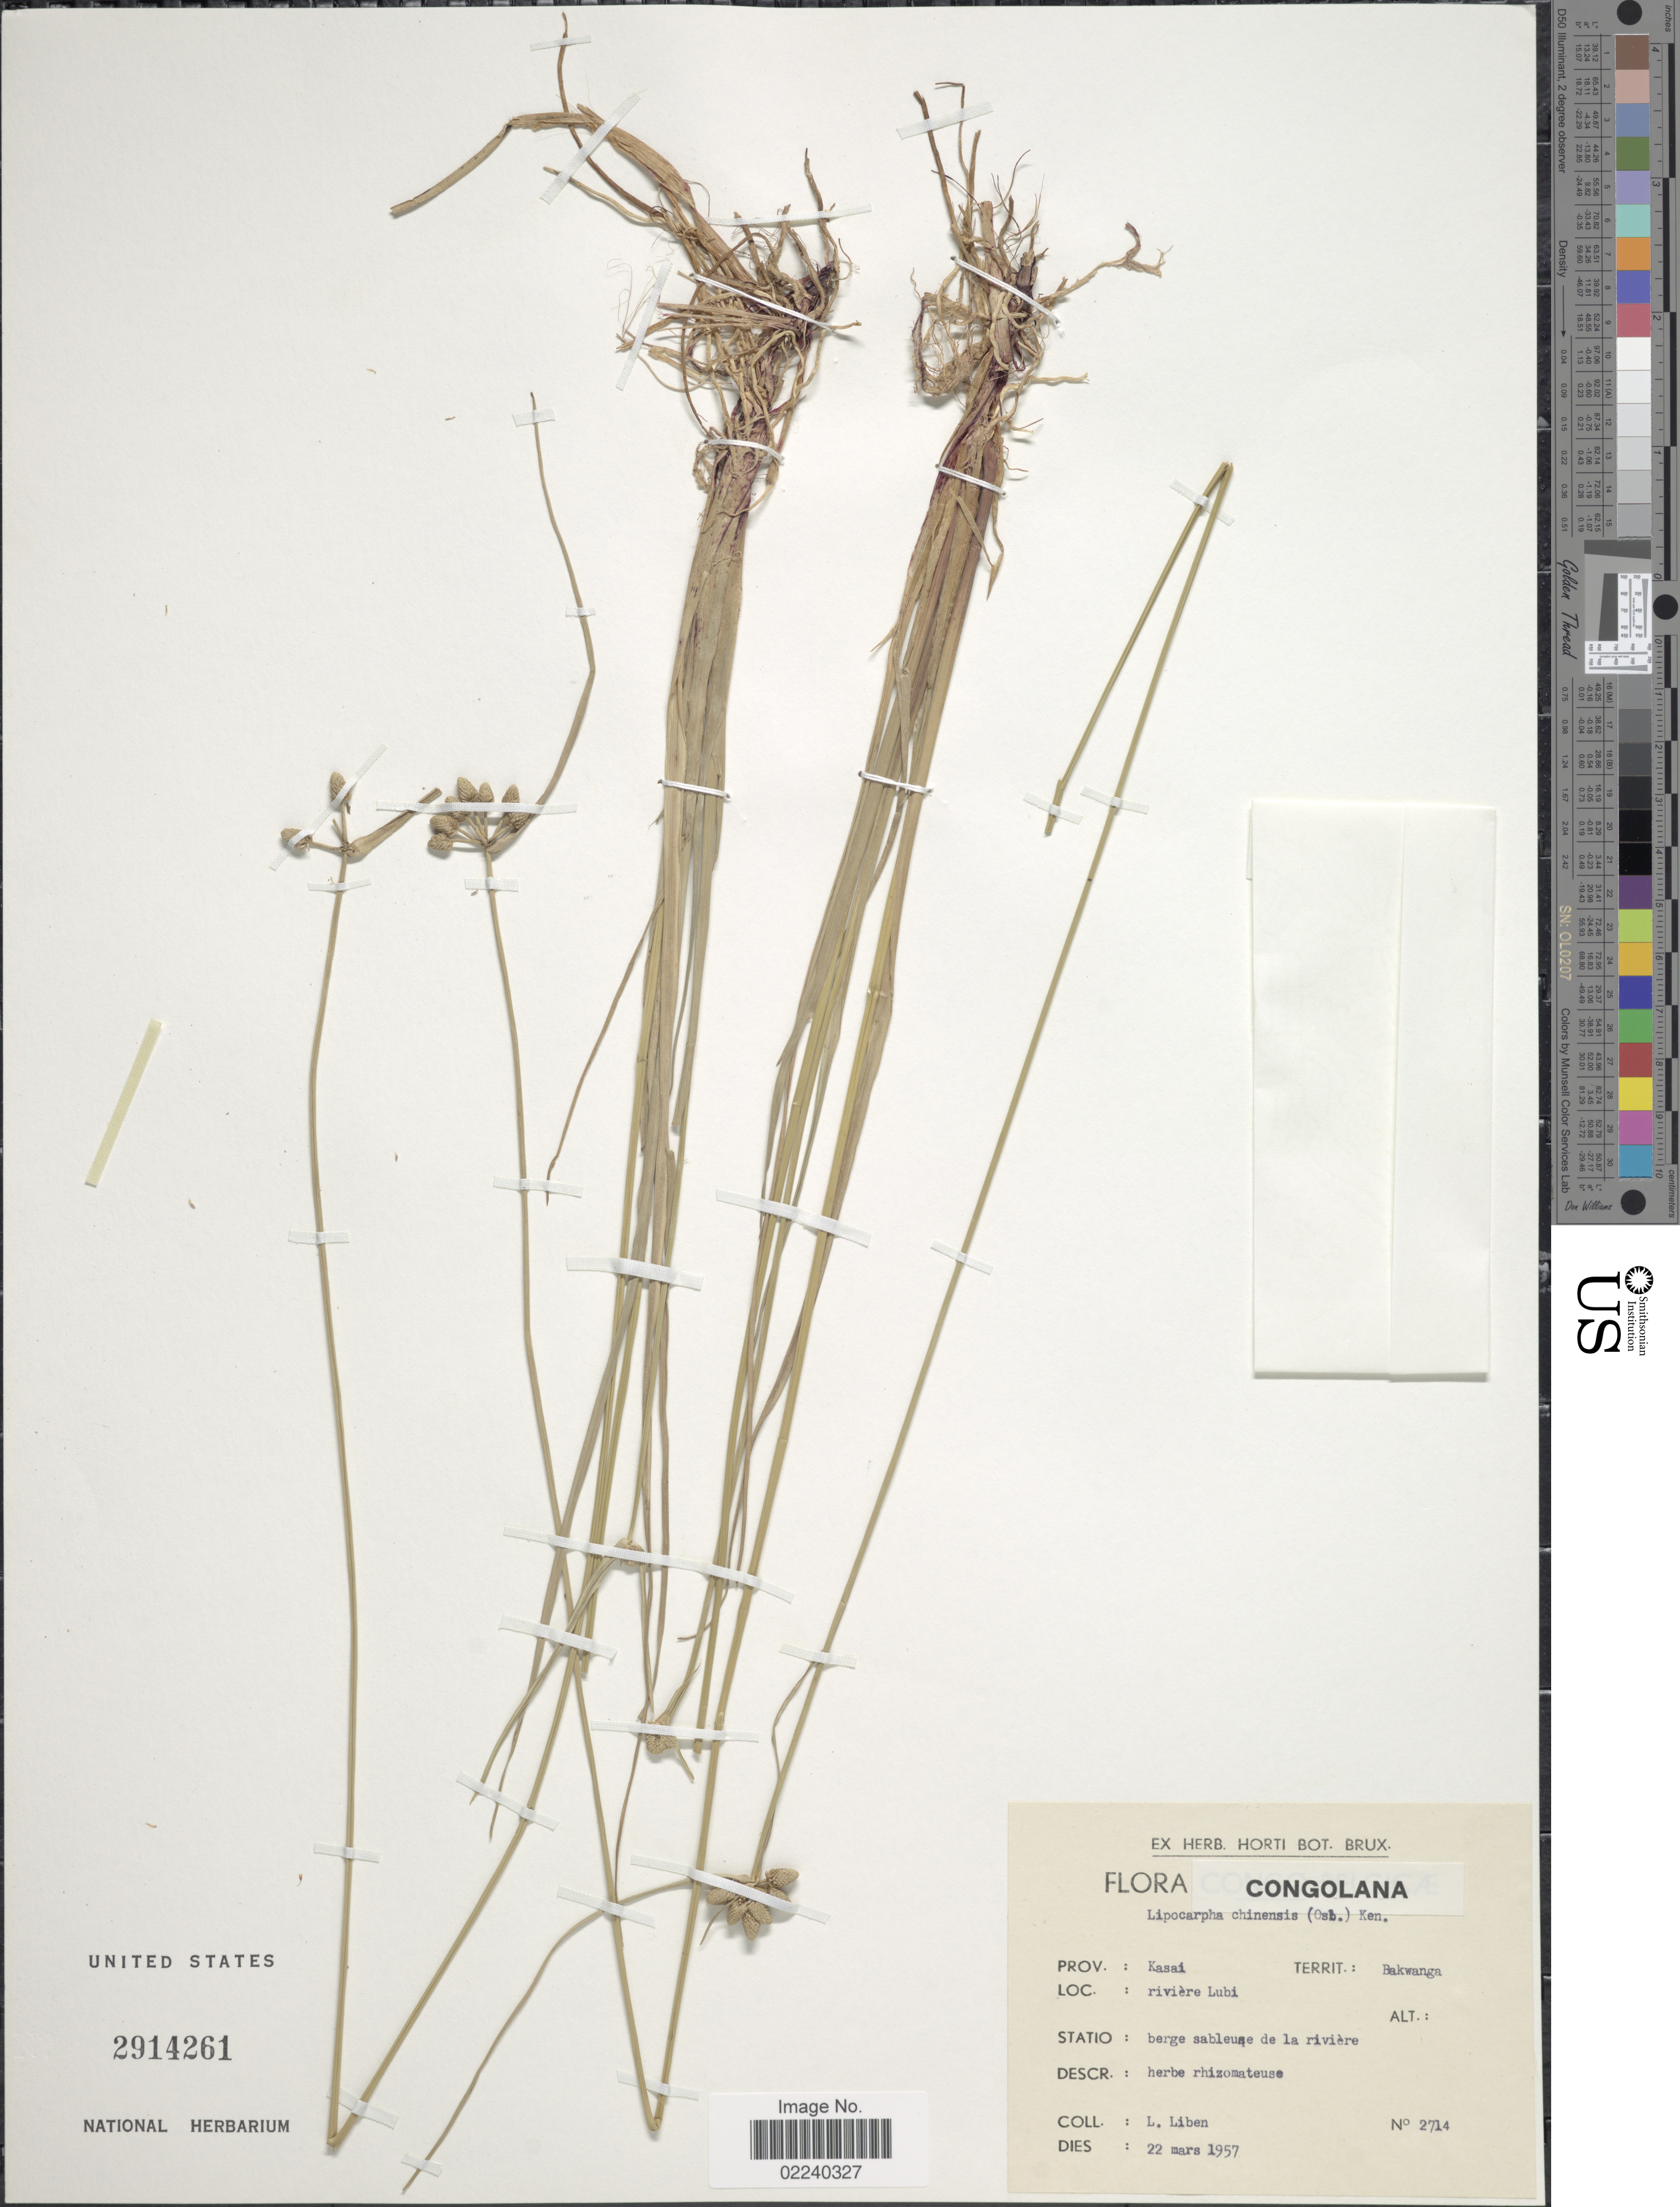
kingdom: Plantae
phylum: Tracheophyta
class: Liliopsida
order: Poales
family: Cyperaceae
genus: Cyperus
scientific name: Cyperus albescens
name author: (Steud.) Larridon & Govaerts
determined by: Strong, M. T., (US), Smithsonian Institution - National Museum of Natural History (UNITED STATES)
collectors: L. Liben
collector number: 2714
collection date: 1957-03-22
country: Congo, Democratic Republic of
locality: Congolana, Prov. Kasai, Bakwanga, riviere Lubi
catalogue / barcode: US 2914261